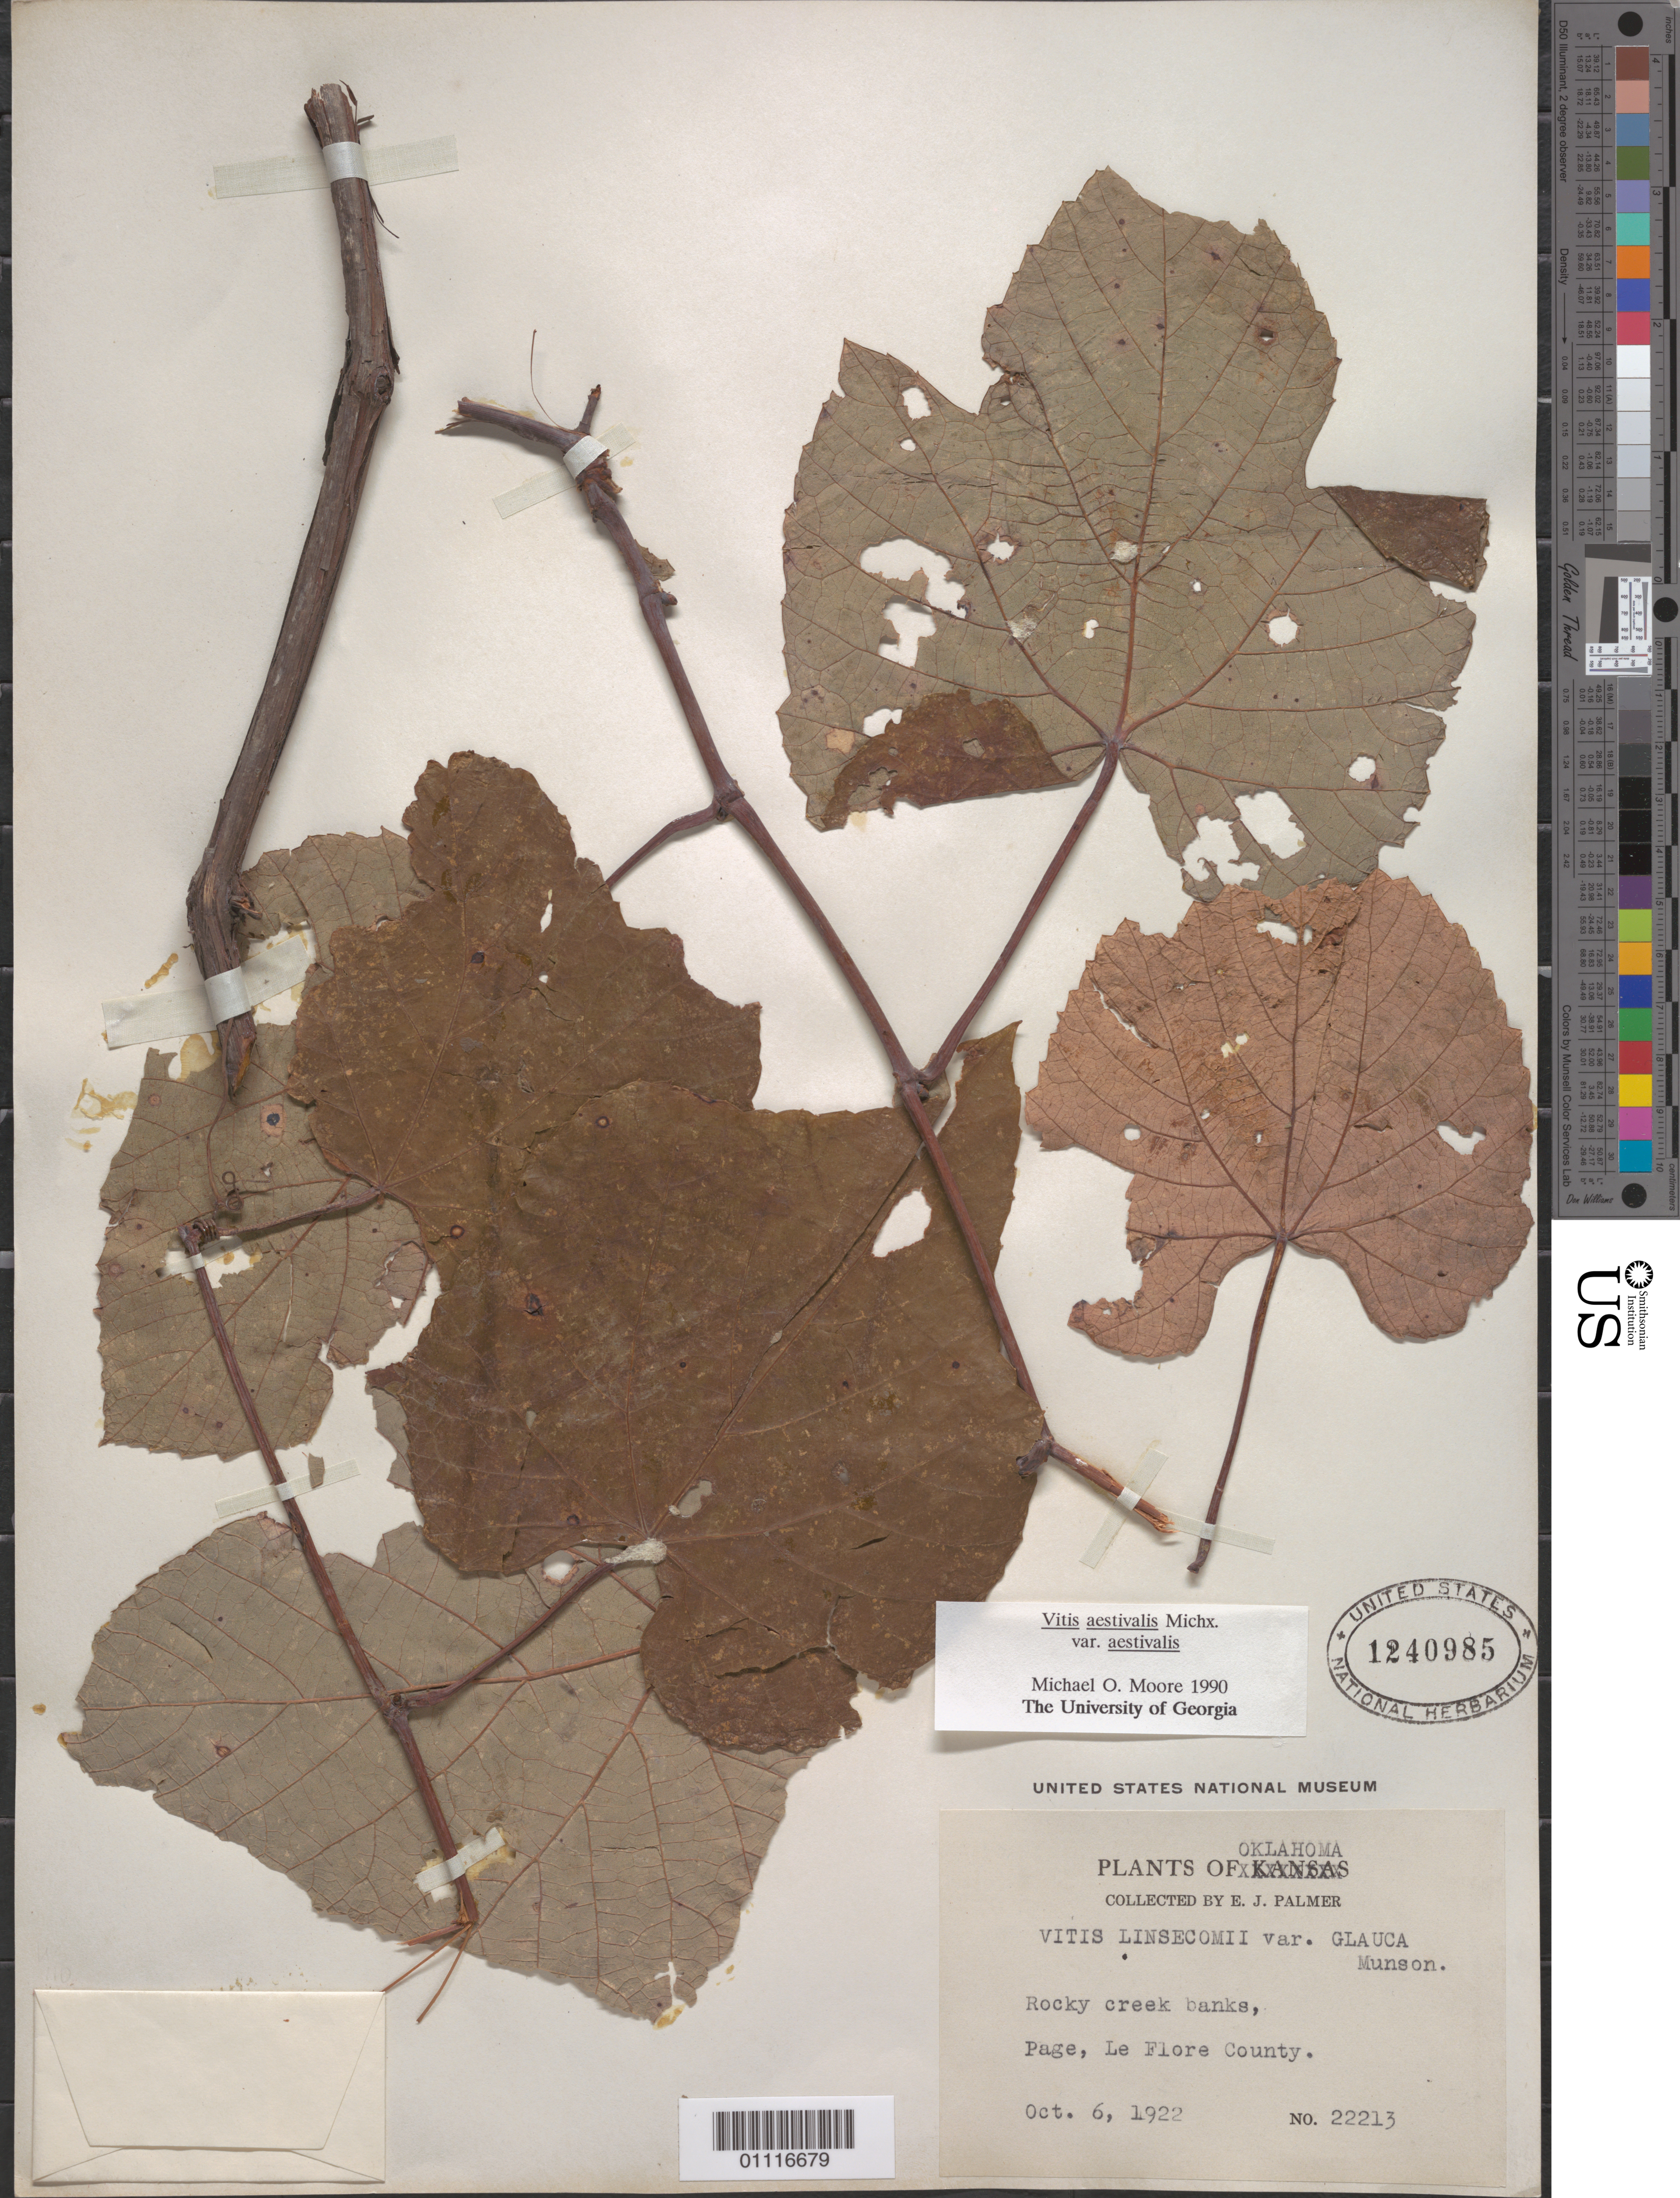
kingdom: Plantae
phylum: Tracheophyta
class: Magnoliopsida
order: Vitales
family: Vitaceae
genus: Vitis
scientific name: Vitis aestivalis var. aestivalis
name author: Michx.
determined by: Moore, M. O.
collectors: J. E. Palmér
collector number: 22213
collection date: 1922-10-06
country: United States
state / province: Oklahoma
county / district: Le Flore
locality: Rocky creek banks, Page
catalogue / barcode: US 1240985